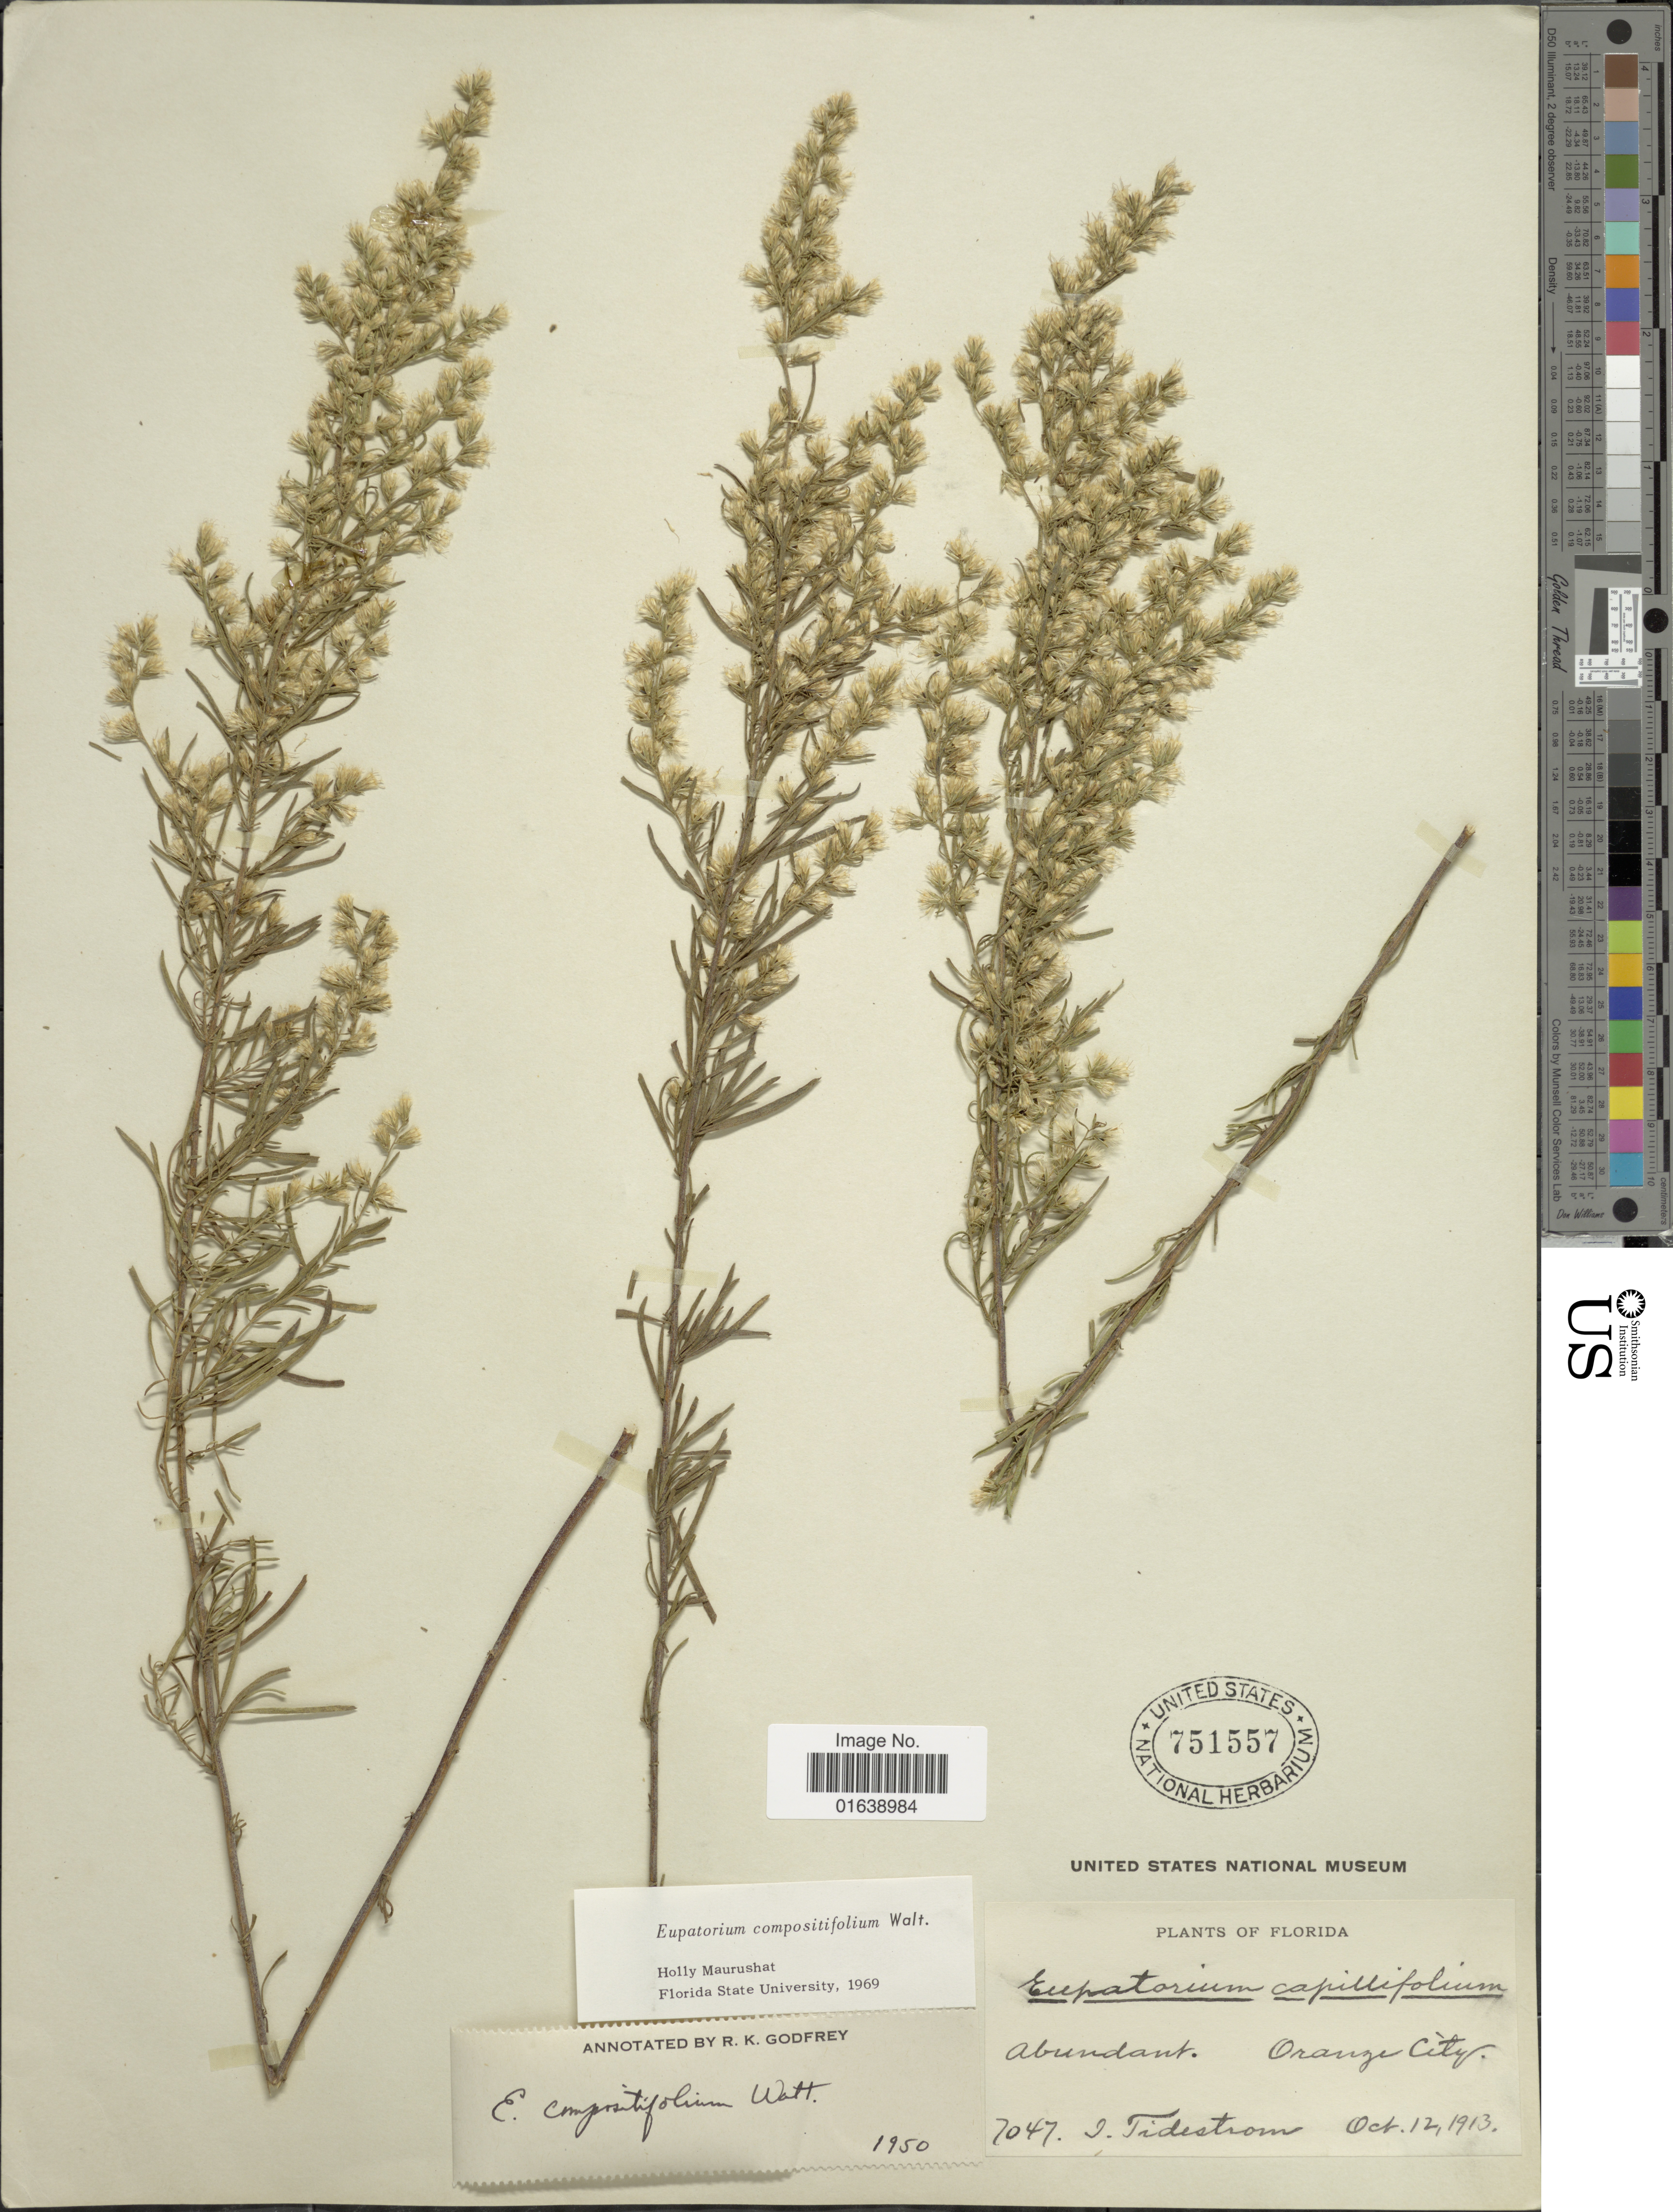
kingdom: Plantae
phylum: Tracheophyta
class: Magnoliopsida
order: Asterales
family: Asteraceae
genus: Eupatorium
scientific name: Eupatorium compositifolium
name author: Walter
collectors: I. F. Tidestrom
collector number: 7047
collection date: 1913-10-12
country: United States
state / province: Florida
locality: Florida. Abundant. Orange City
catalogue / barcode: US 751557